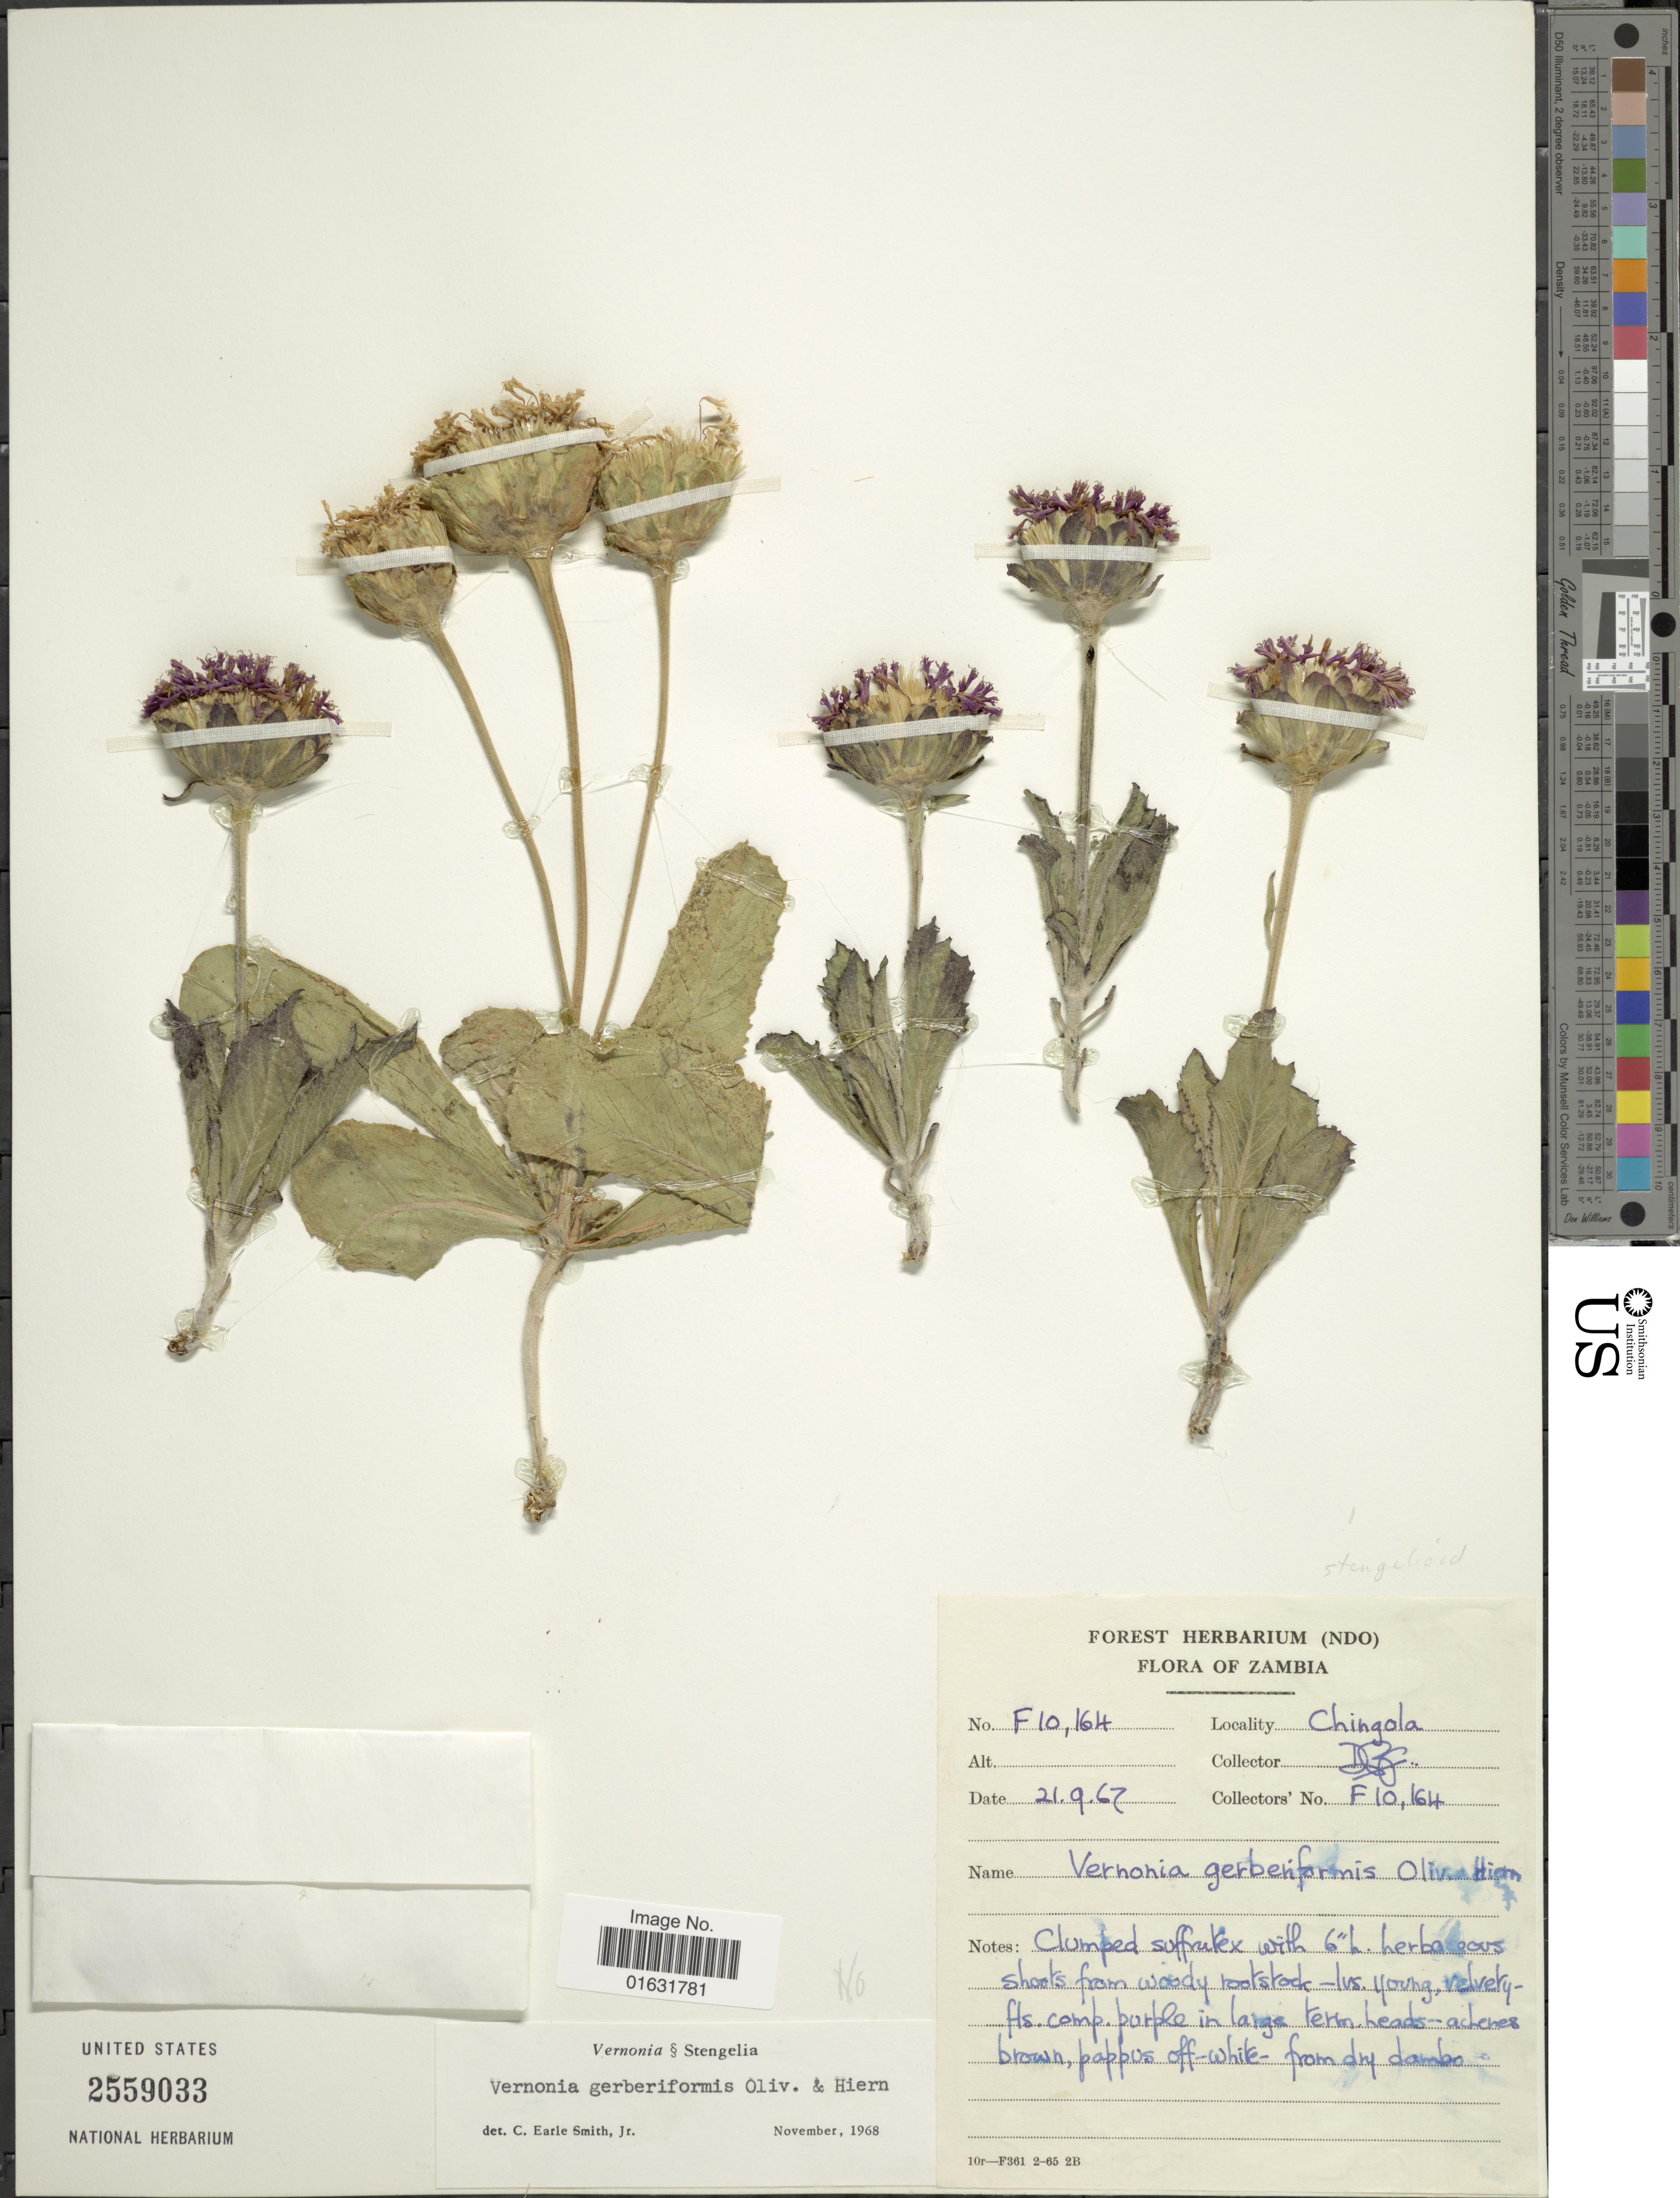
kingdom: Plantae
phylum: Tracheophyta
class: Magnoliopsida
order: Asterales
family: Asteraceae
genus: Linzia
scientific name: Linzia gerberiformis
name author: (Oliv. & Hiern in Oliv.) H. Rob.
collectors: D. B. Fanshawe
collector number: F10164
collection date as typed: Transcribed d/m/y: 21/9/67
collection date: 1967-09-21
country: Zambia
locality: Chingola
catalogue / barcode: US 2559033